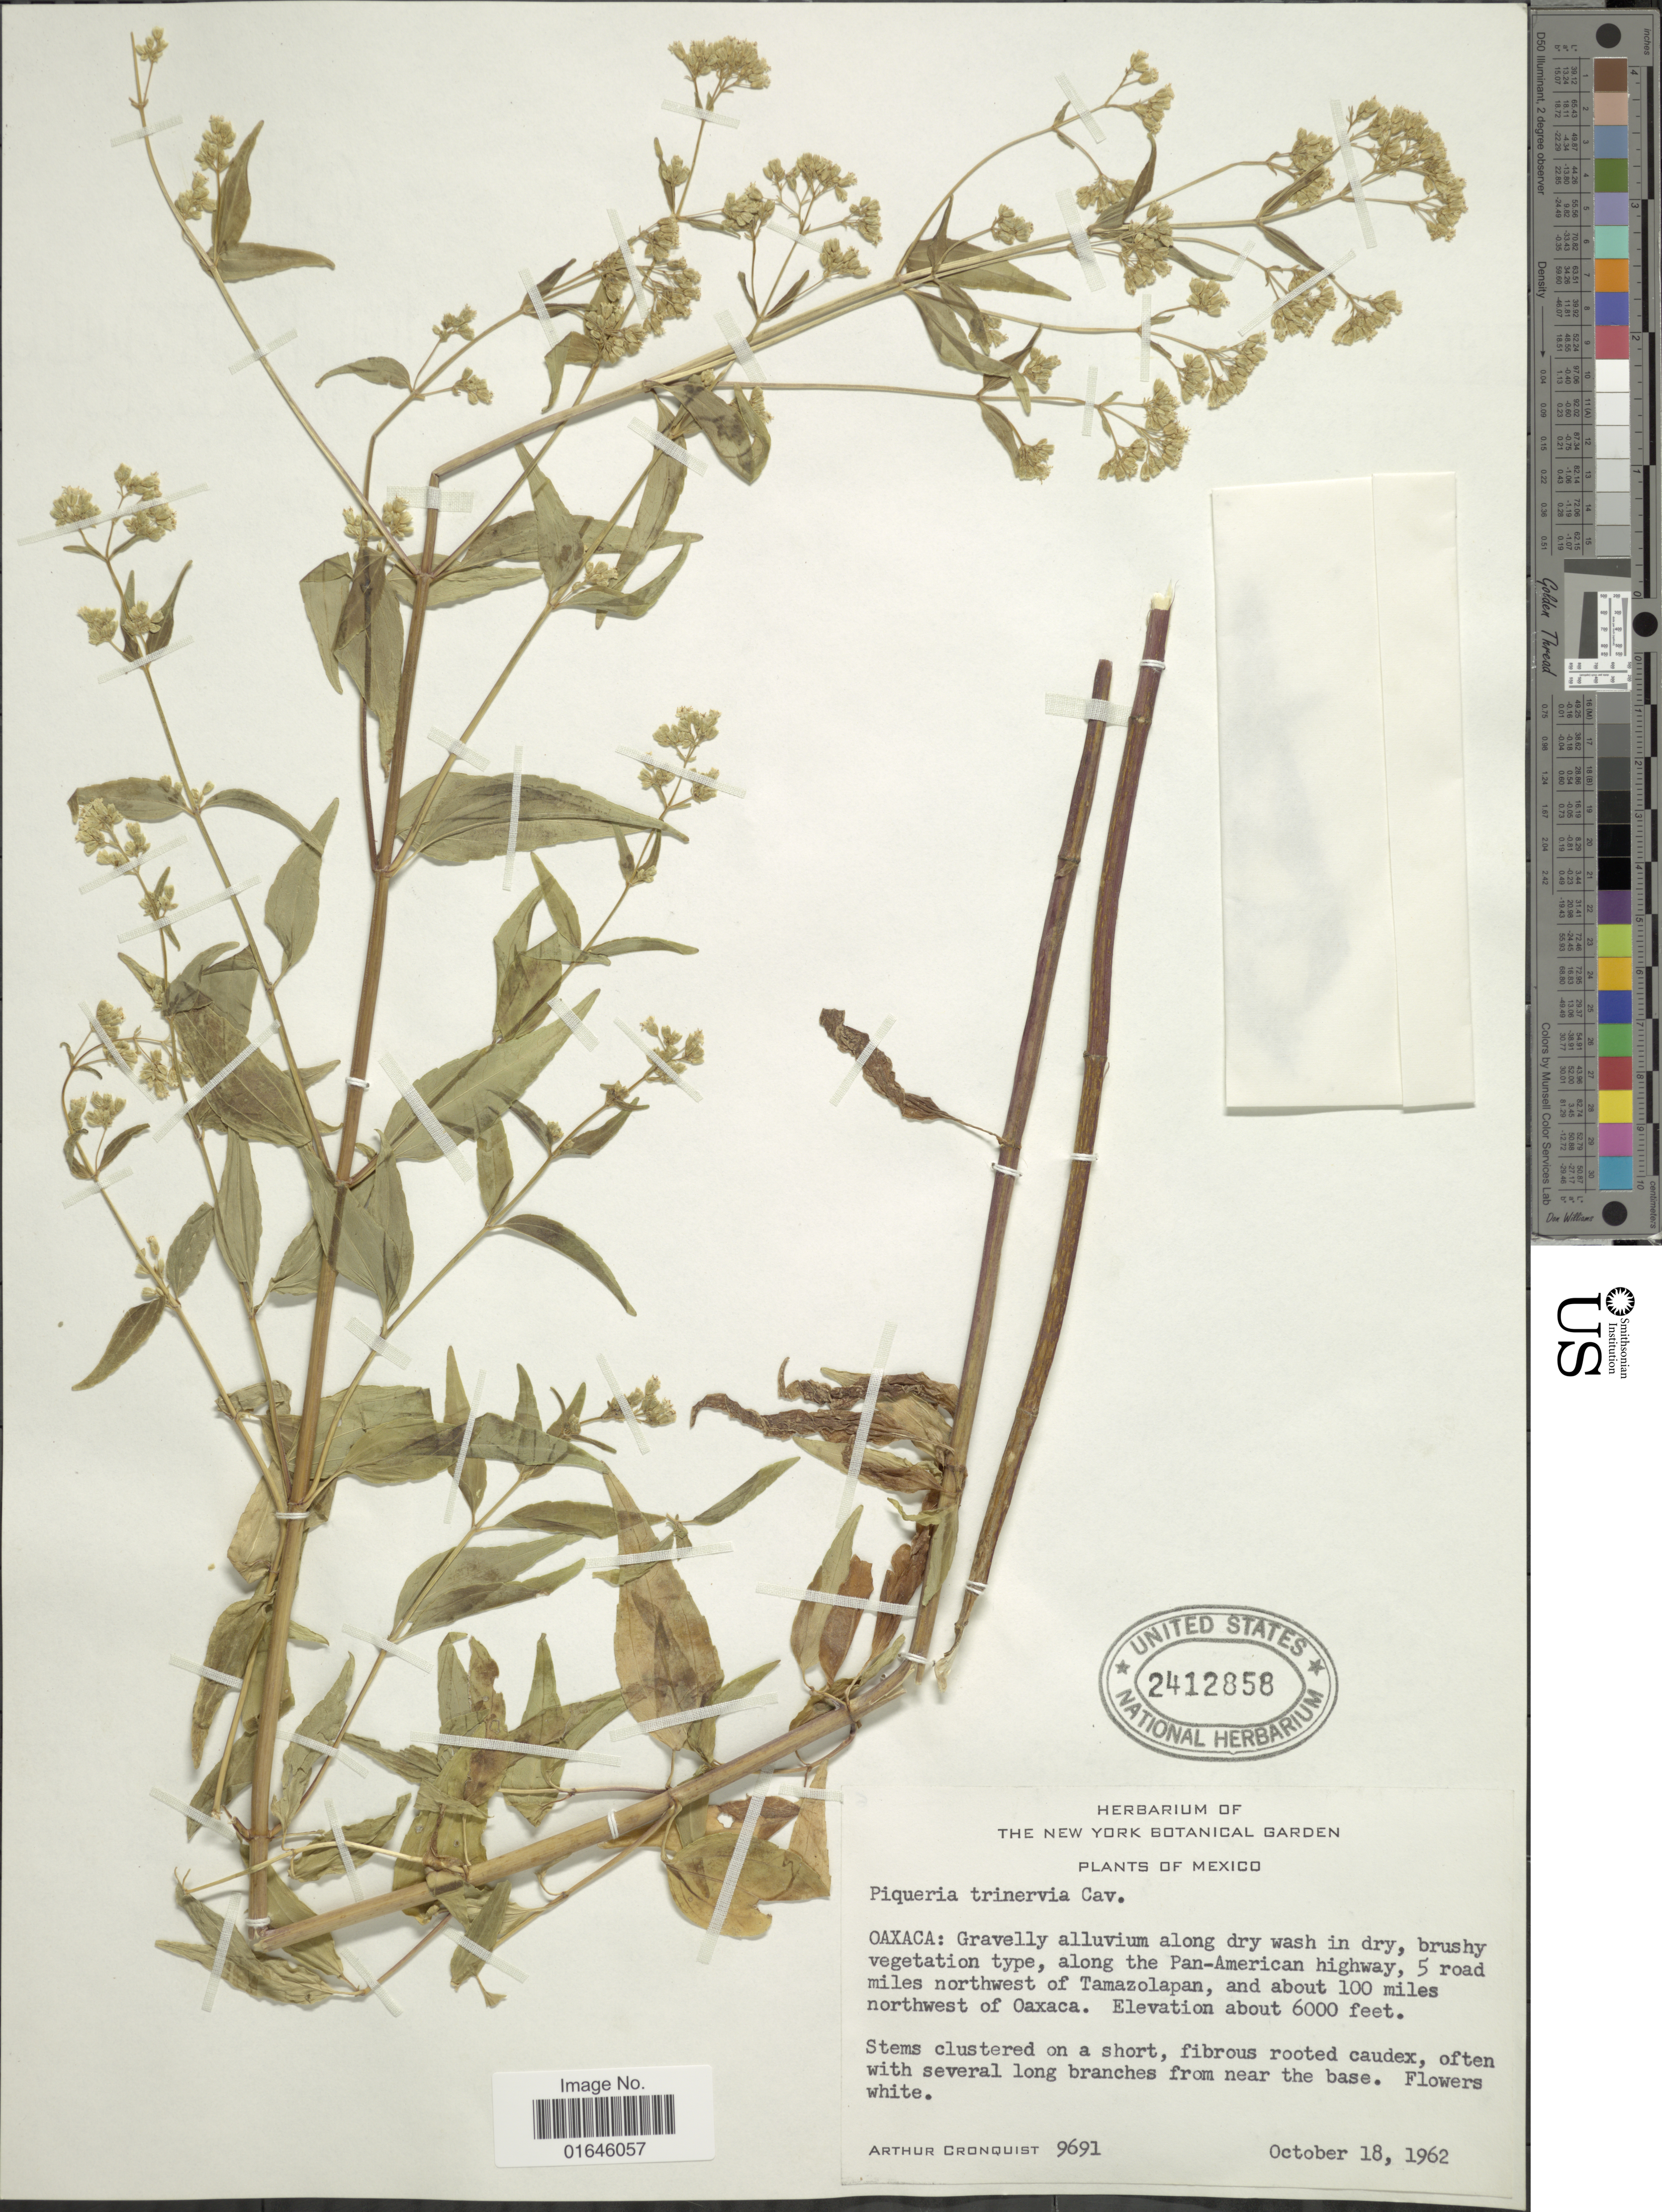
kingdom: Plantae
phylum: Tracheophyta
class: Magnoliopsida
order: Asterales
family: Asteraceae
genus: Piqueria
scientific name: Piqueria trinervia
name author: Cav.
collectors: A. J. Cronquist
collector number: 9691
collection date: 1962-10-18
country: Mexico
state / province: Oaxaca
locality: Along the Pan-American highway, 5 road miles northwest of Tamazolapan, and about 100 miles northwest of Oaxaca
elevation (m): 1829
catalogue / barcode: US 2412858